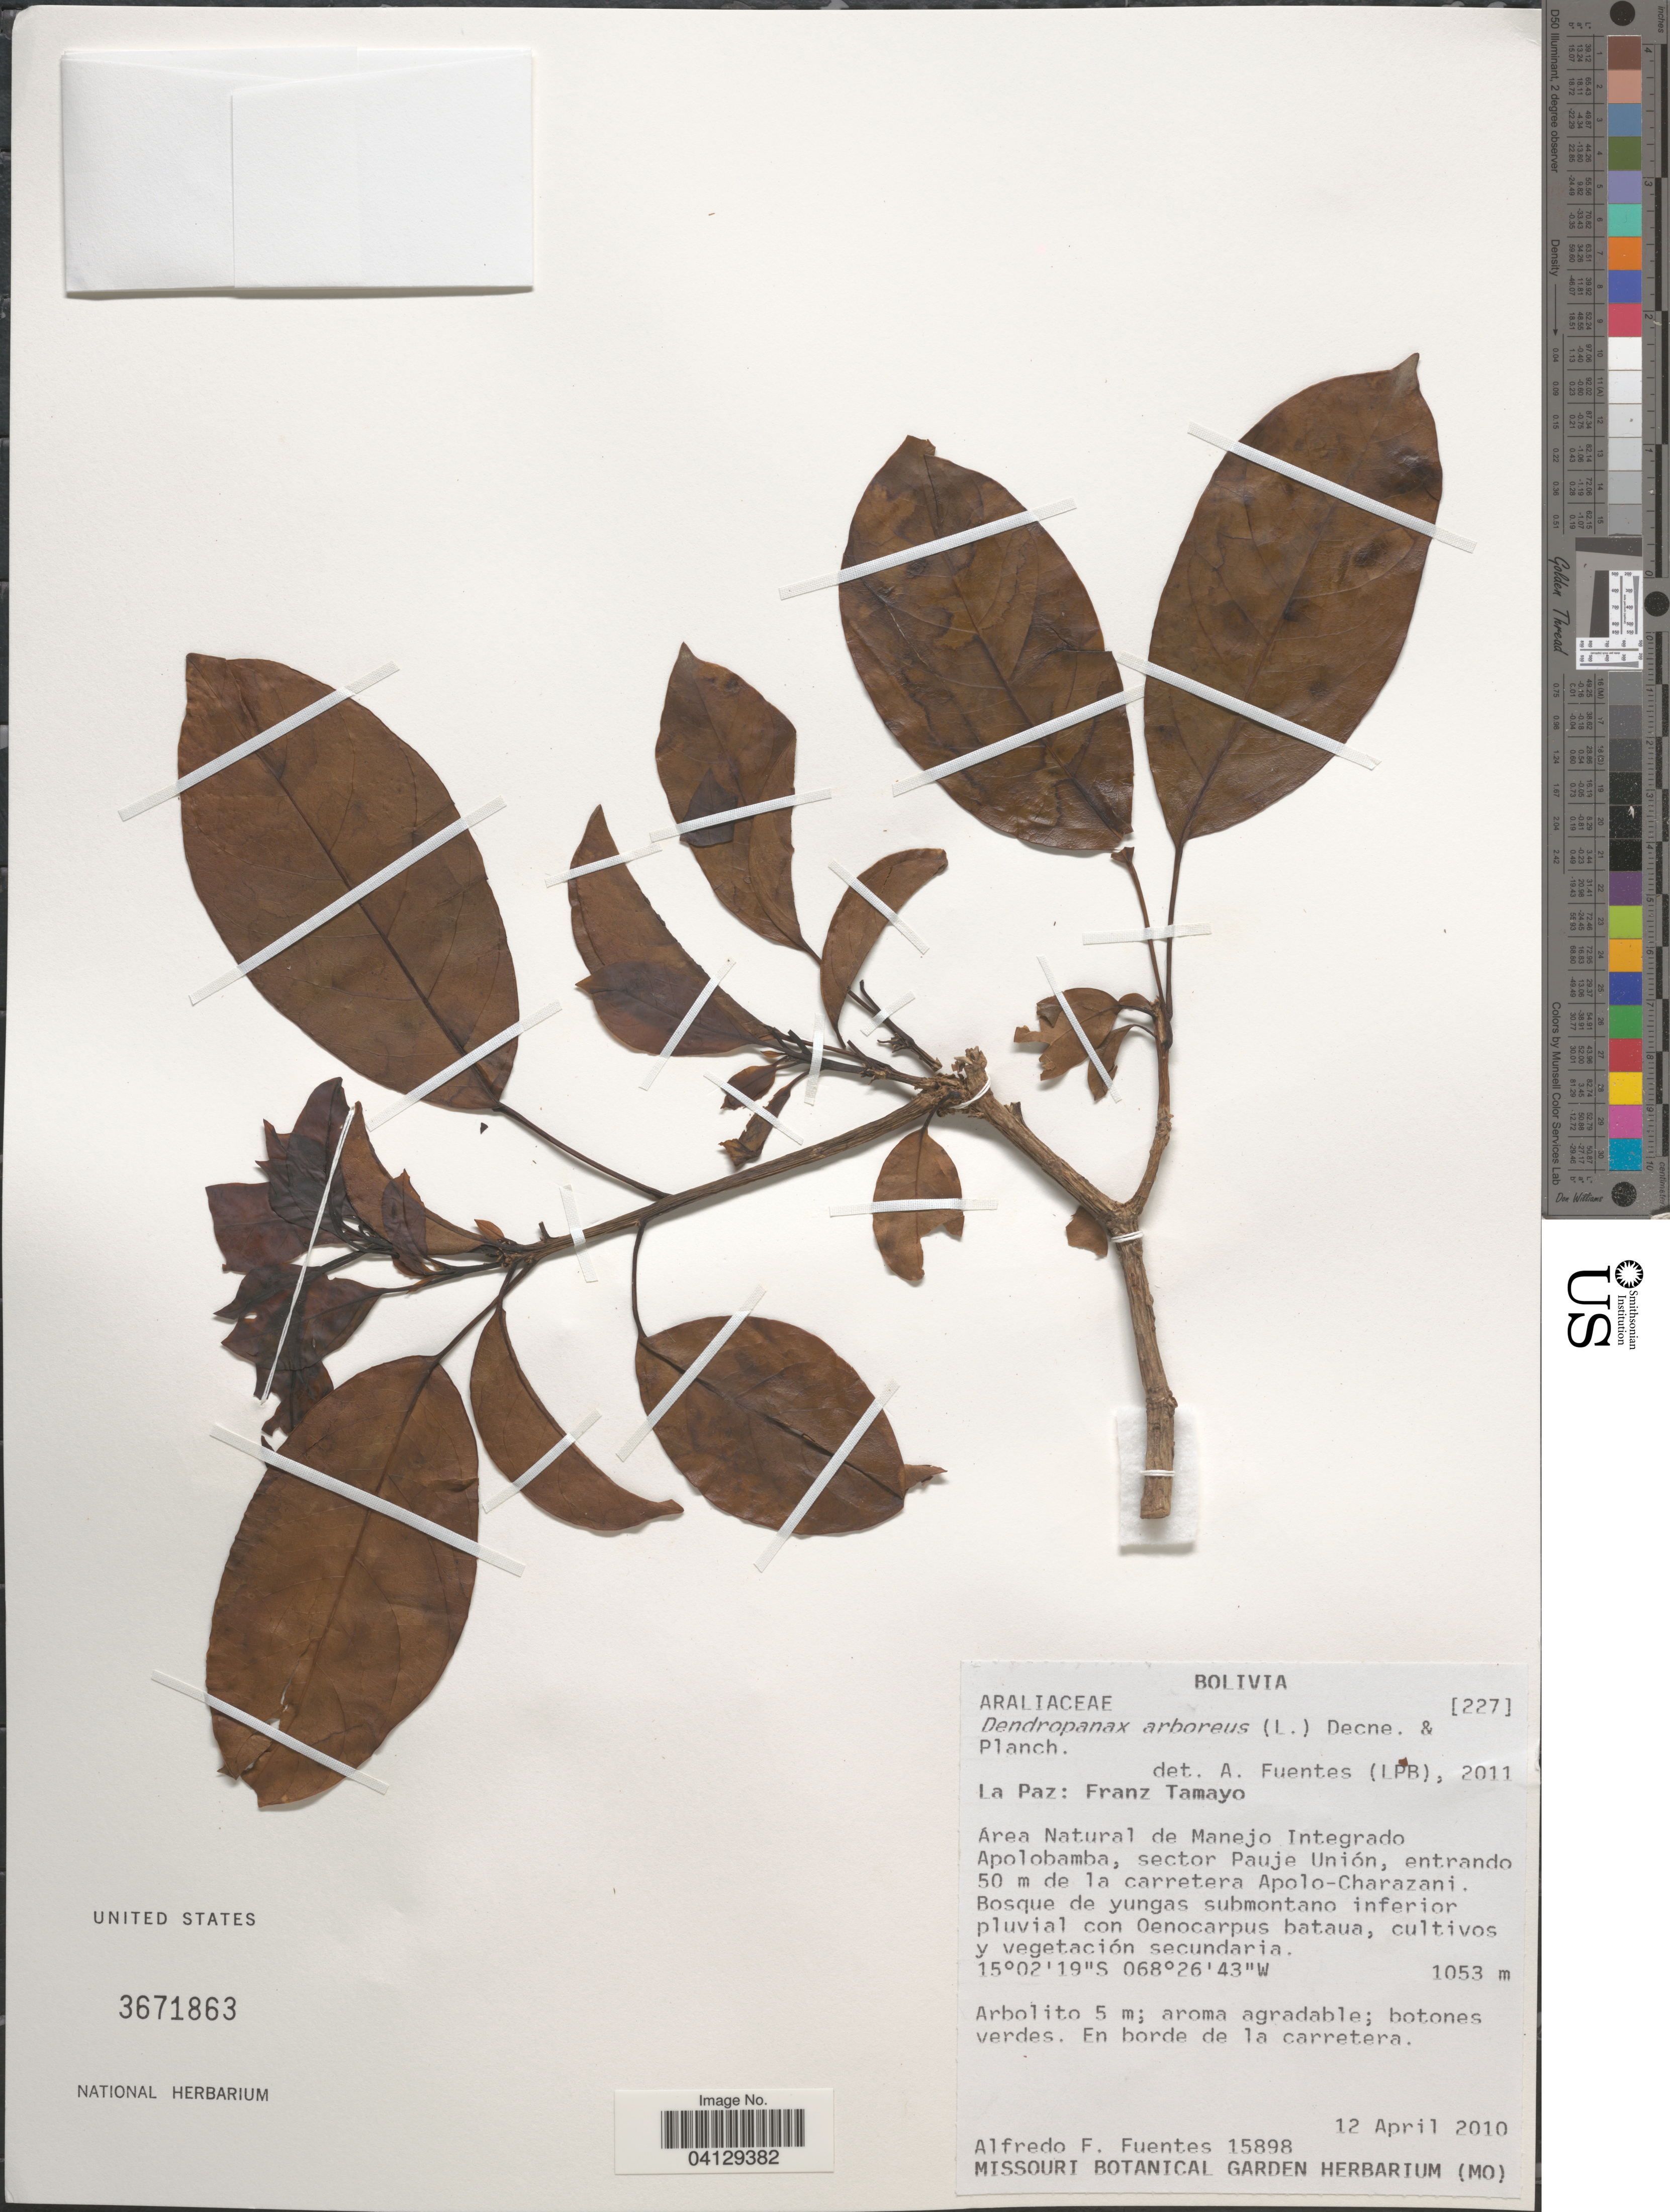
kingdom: Plantae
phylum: Tracheophyta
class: Magnoliopsida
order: Apiales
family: Araliaceae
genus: Dendropanax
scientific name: Dendropanax arboreus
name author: (L.) Decne. & Planch.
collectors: A. F. Fuentes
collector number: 15898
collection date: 2010-04-12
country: Bolivia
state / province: La Paz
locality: Franz Tamayo. Área Natural de Manejo Integrado Apolobamba, sector Pauje Unión, entrando 50 m de la carretera Apolo-Charazani.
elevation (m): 1053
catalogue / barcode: US 3671863